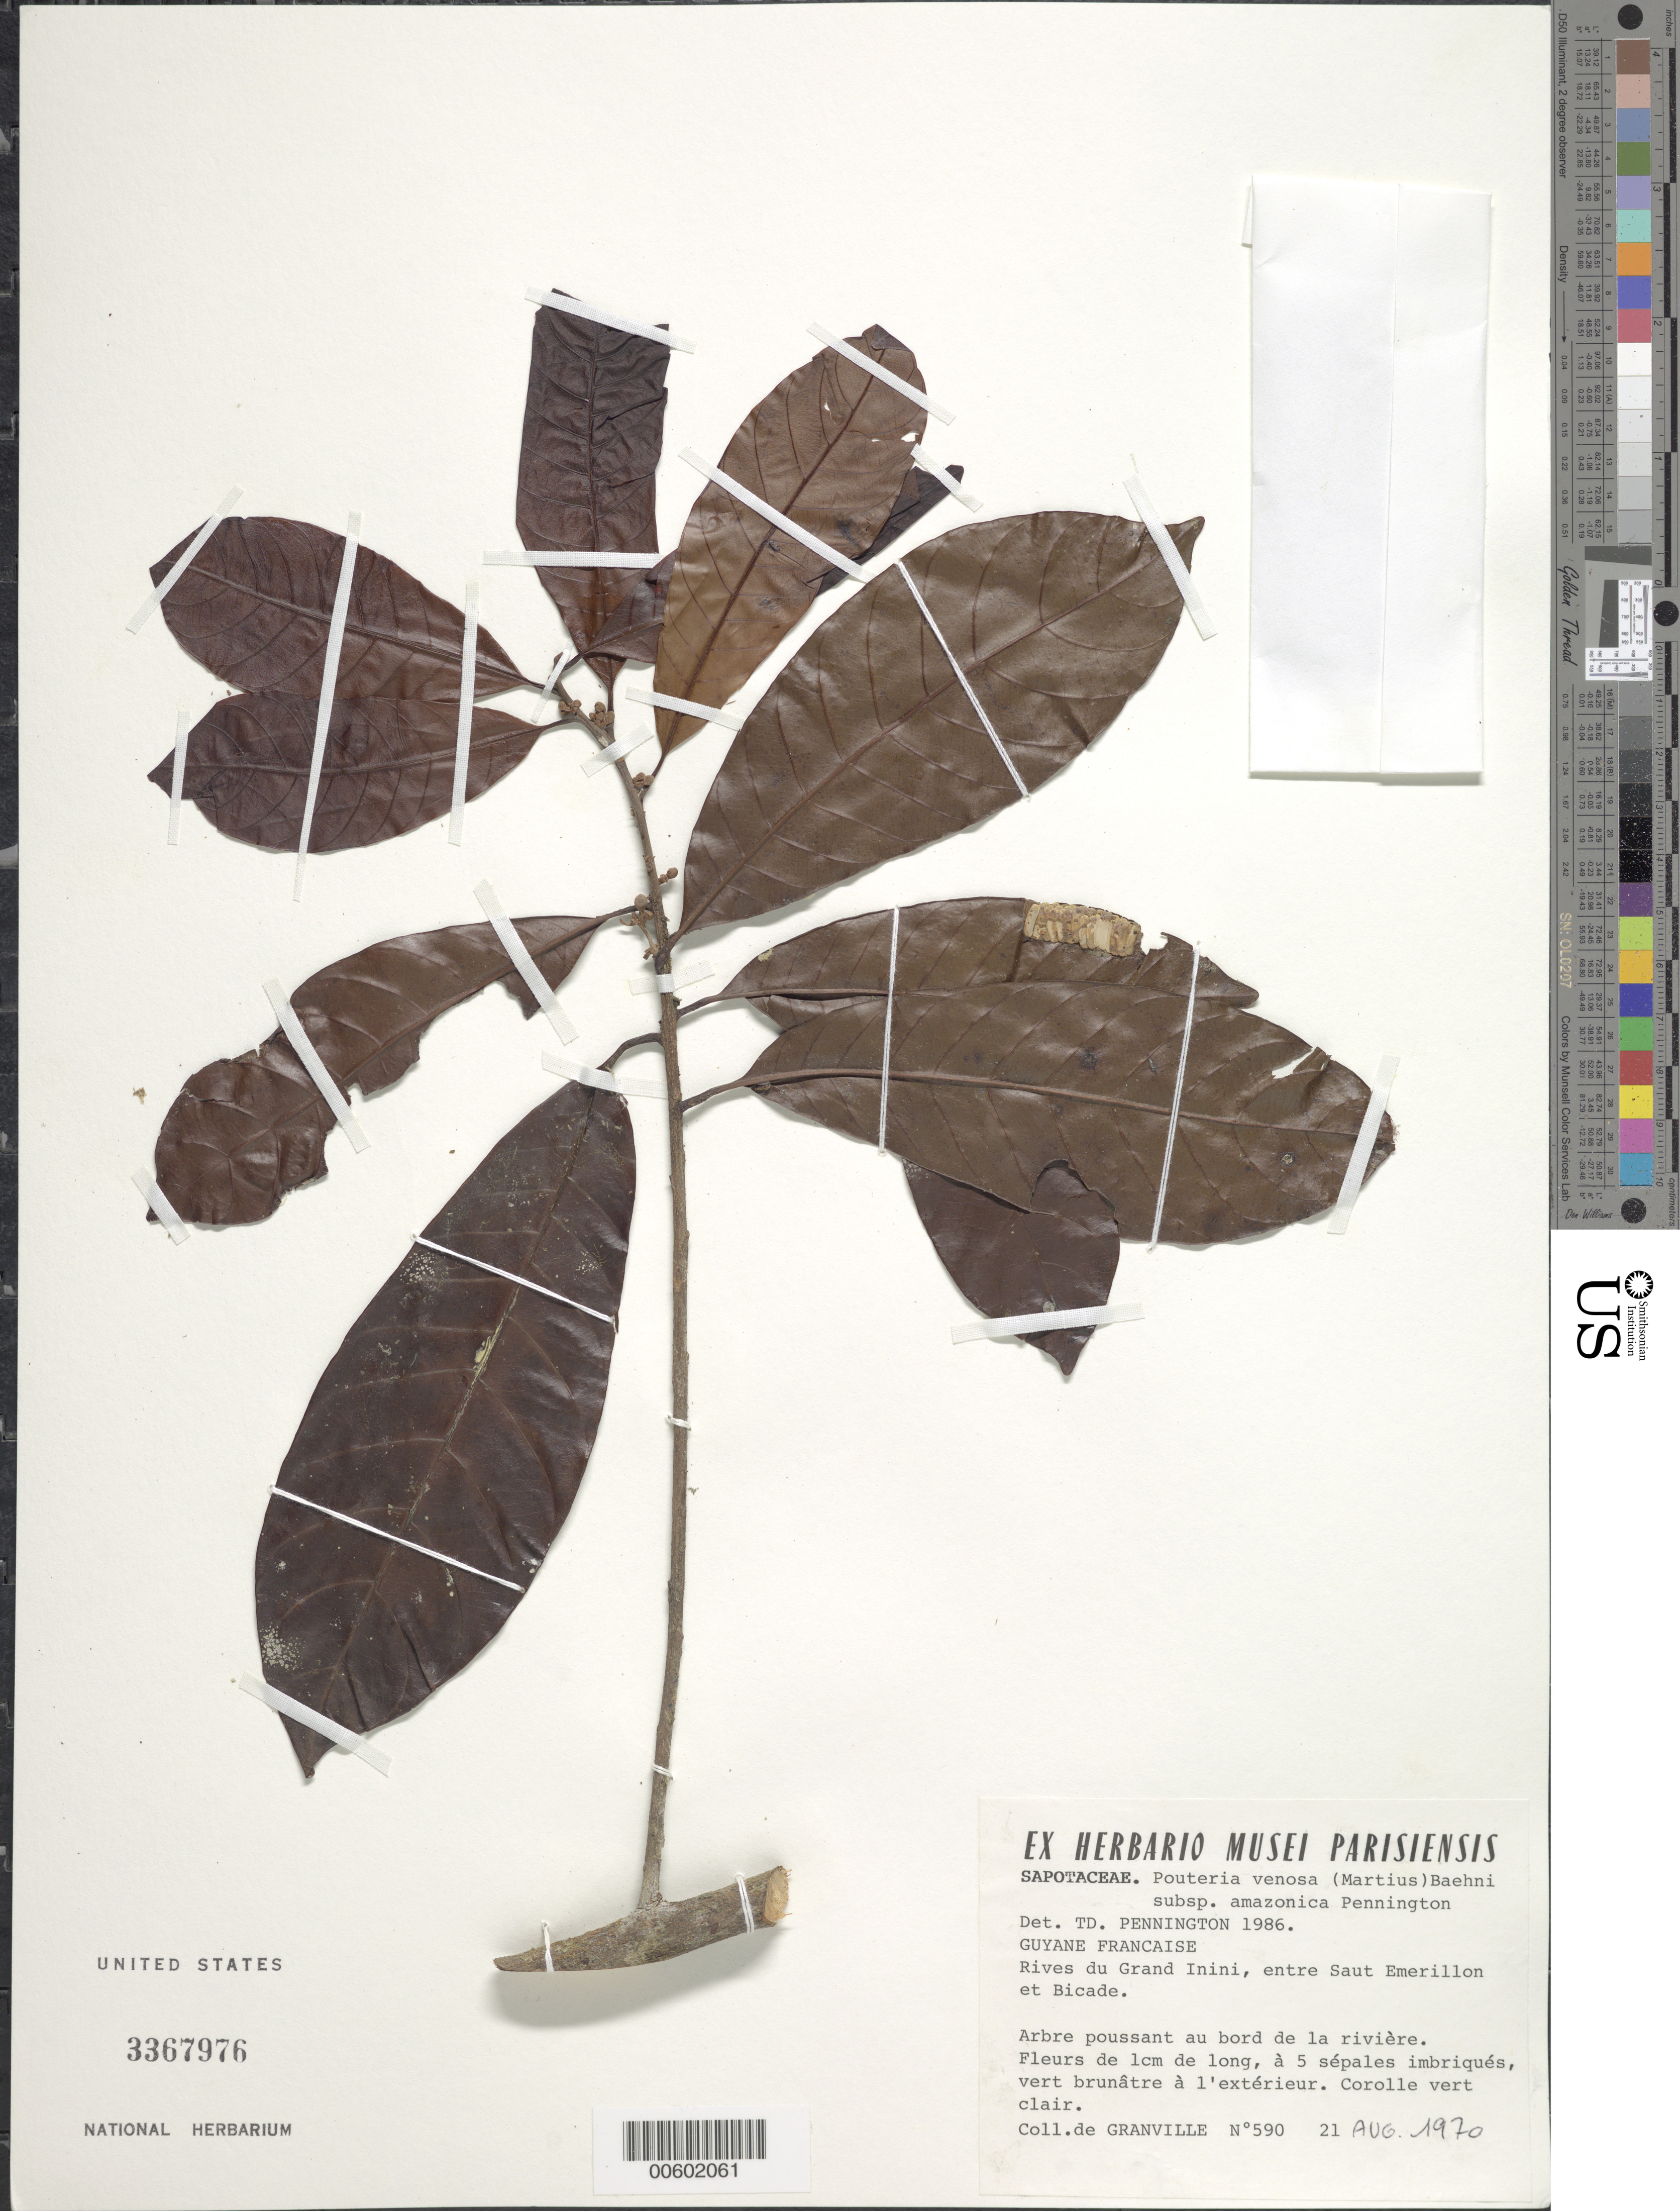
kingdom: Plantae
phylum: Tracheophyta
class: Magnoliopsida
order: Ericales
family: Sapotaceae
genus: Pouteria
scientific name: Pouteria venosa subsp. amazonica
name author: T.D. Penn.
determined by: Pennington, T. D., (K)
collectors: J.-J. de Granville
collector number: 590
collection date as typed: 21-Aug-70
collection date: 1970-08-21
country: French Guiana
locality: Grand Inini, entre Saut Emerillon & Bicade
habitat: Poussant au borde de la riviere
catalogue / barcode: US 3367976